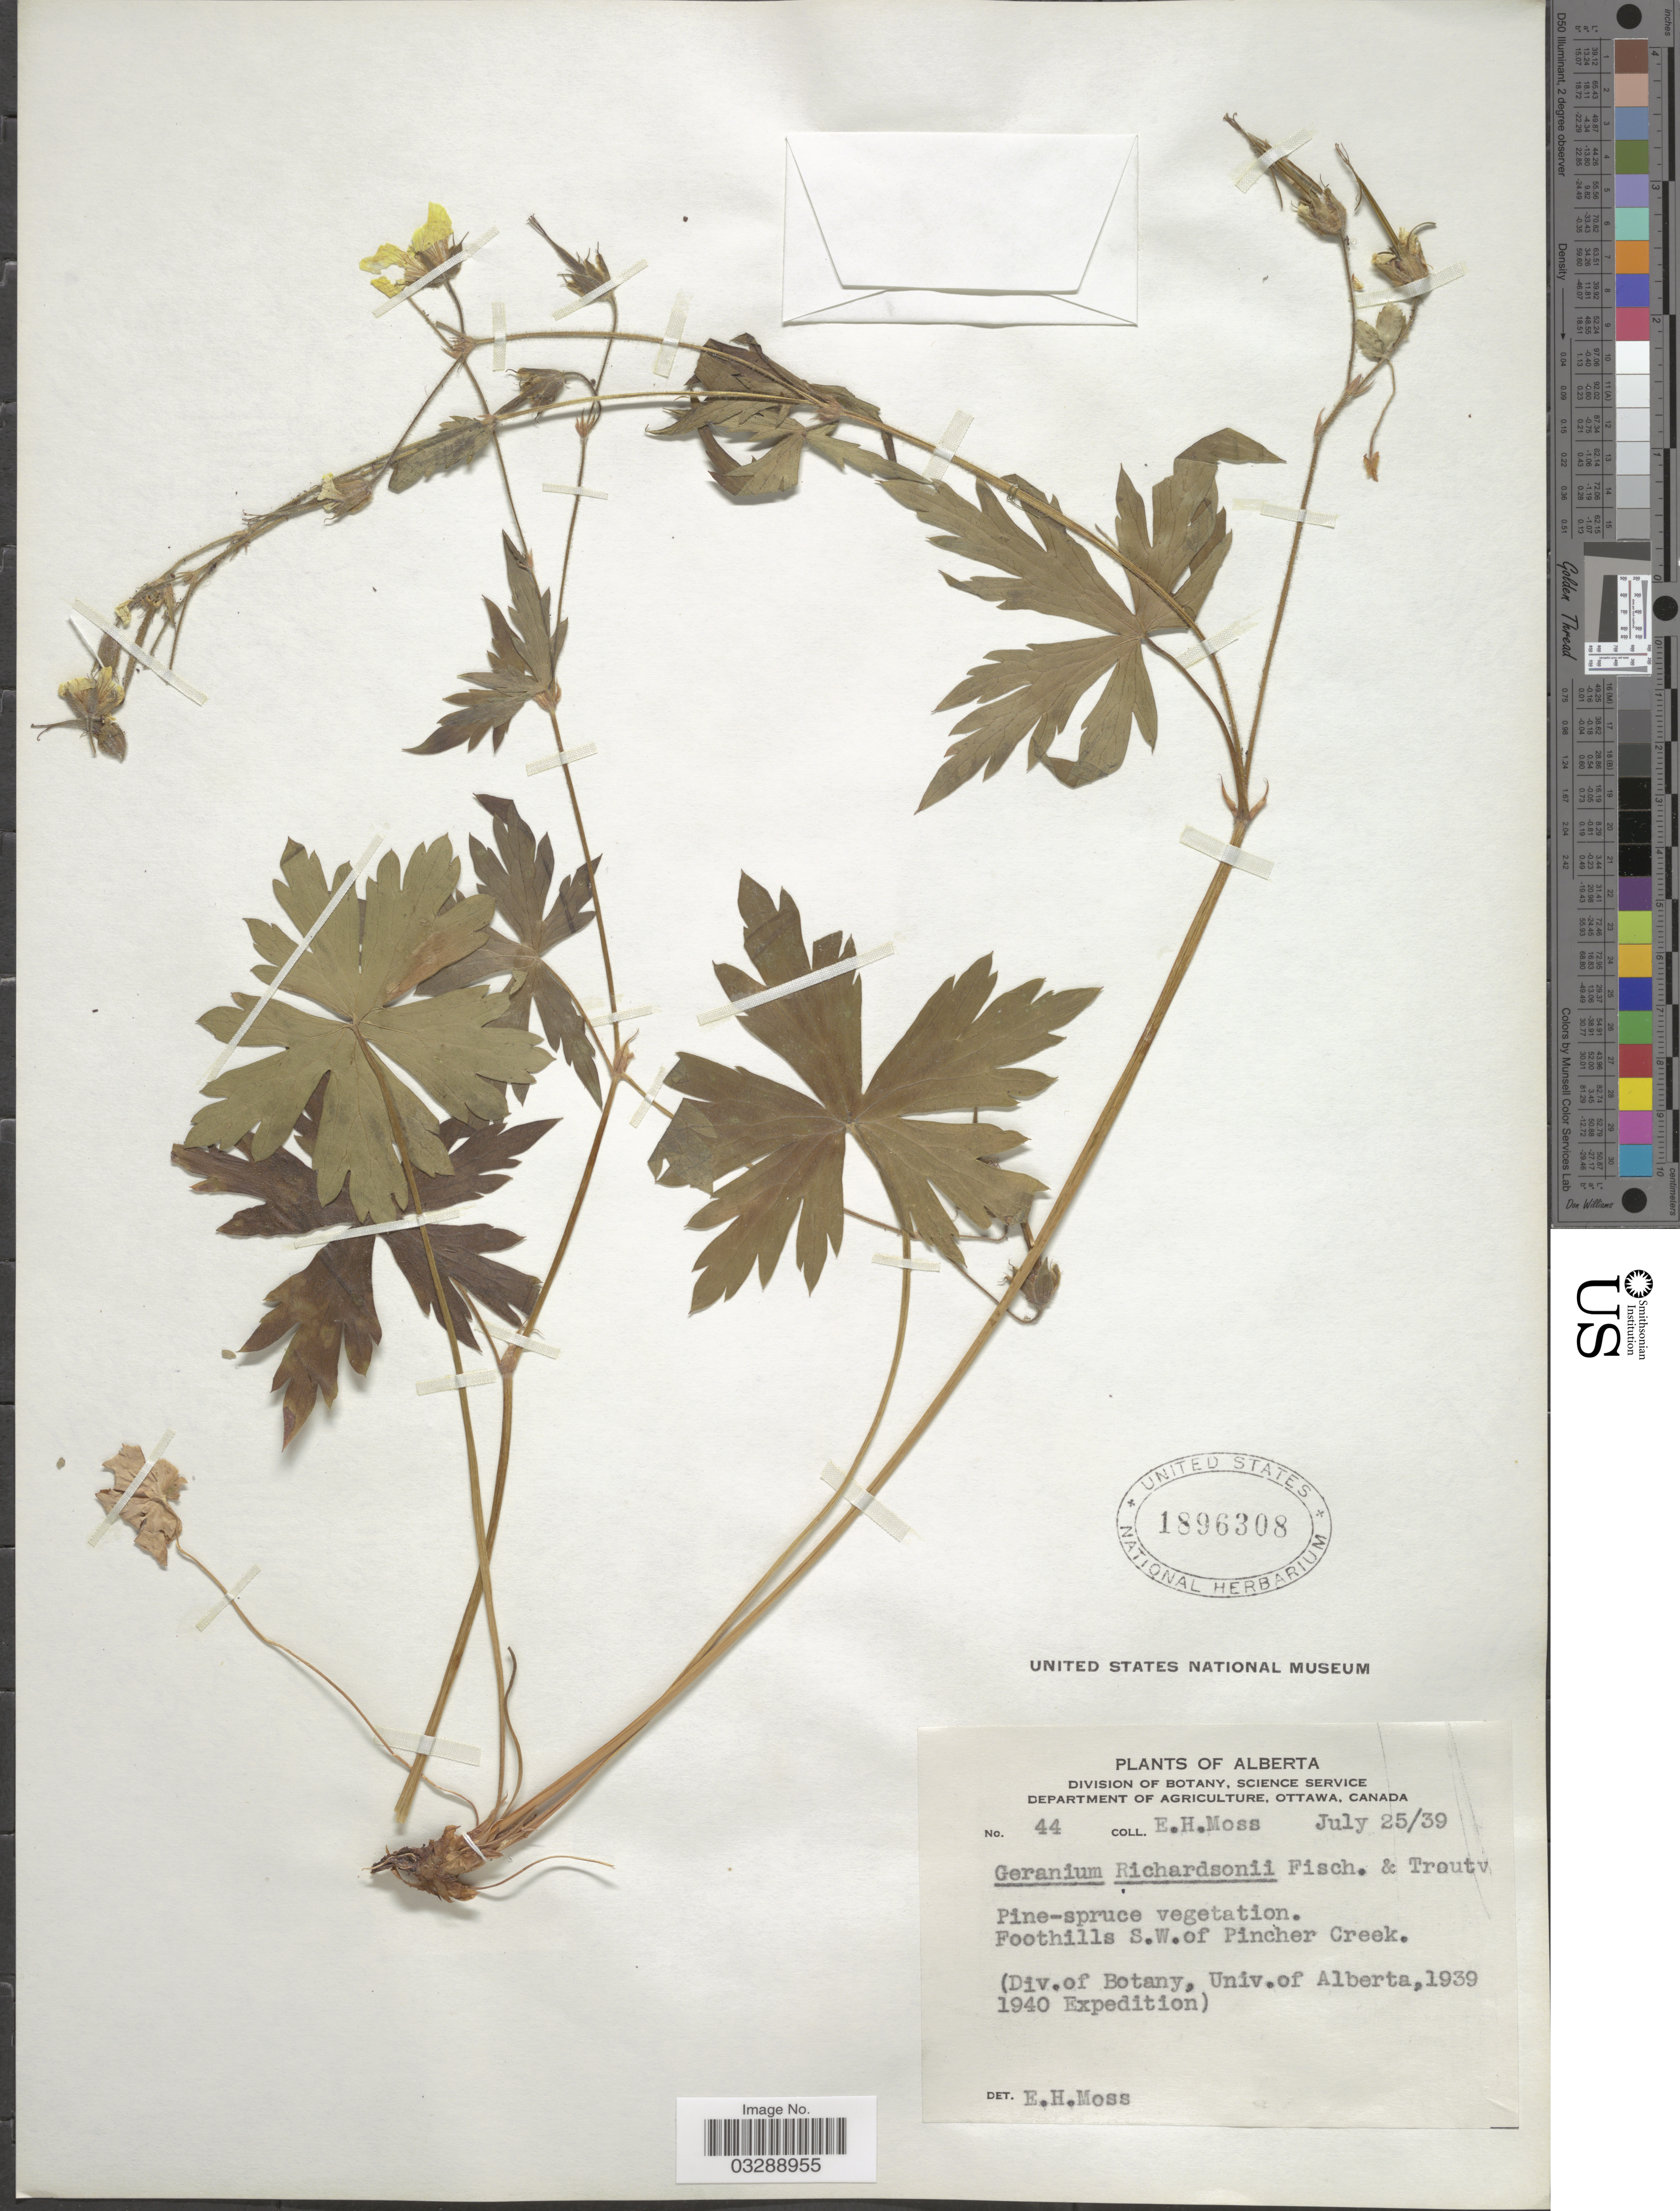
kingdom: Plantae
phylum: Tracheophyta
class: Magnoliopsida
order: Geraniales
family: Geraniaceae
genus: Geranium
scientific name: Geranium richardsonii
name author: Fisch. & Trautv.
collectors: E. Moss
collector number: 44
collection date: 1939-07-25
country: Canada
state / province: Alberta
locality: Foothills S.W. of Pincher Creek.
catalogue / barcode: US 1896308